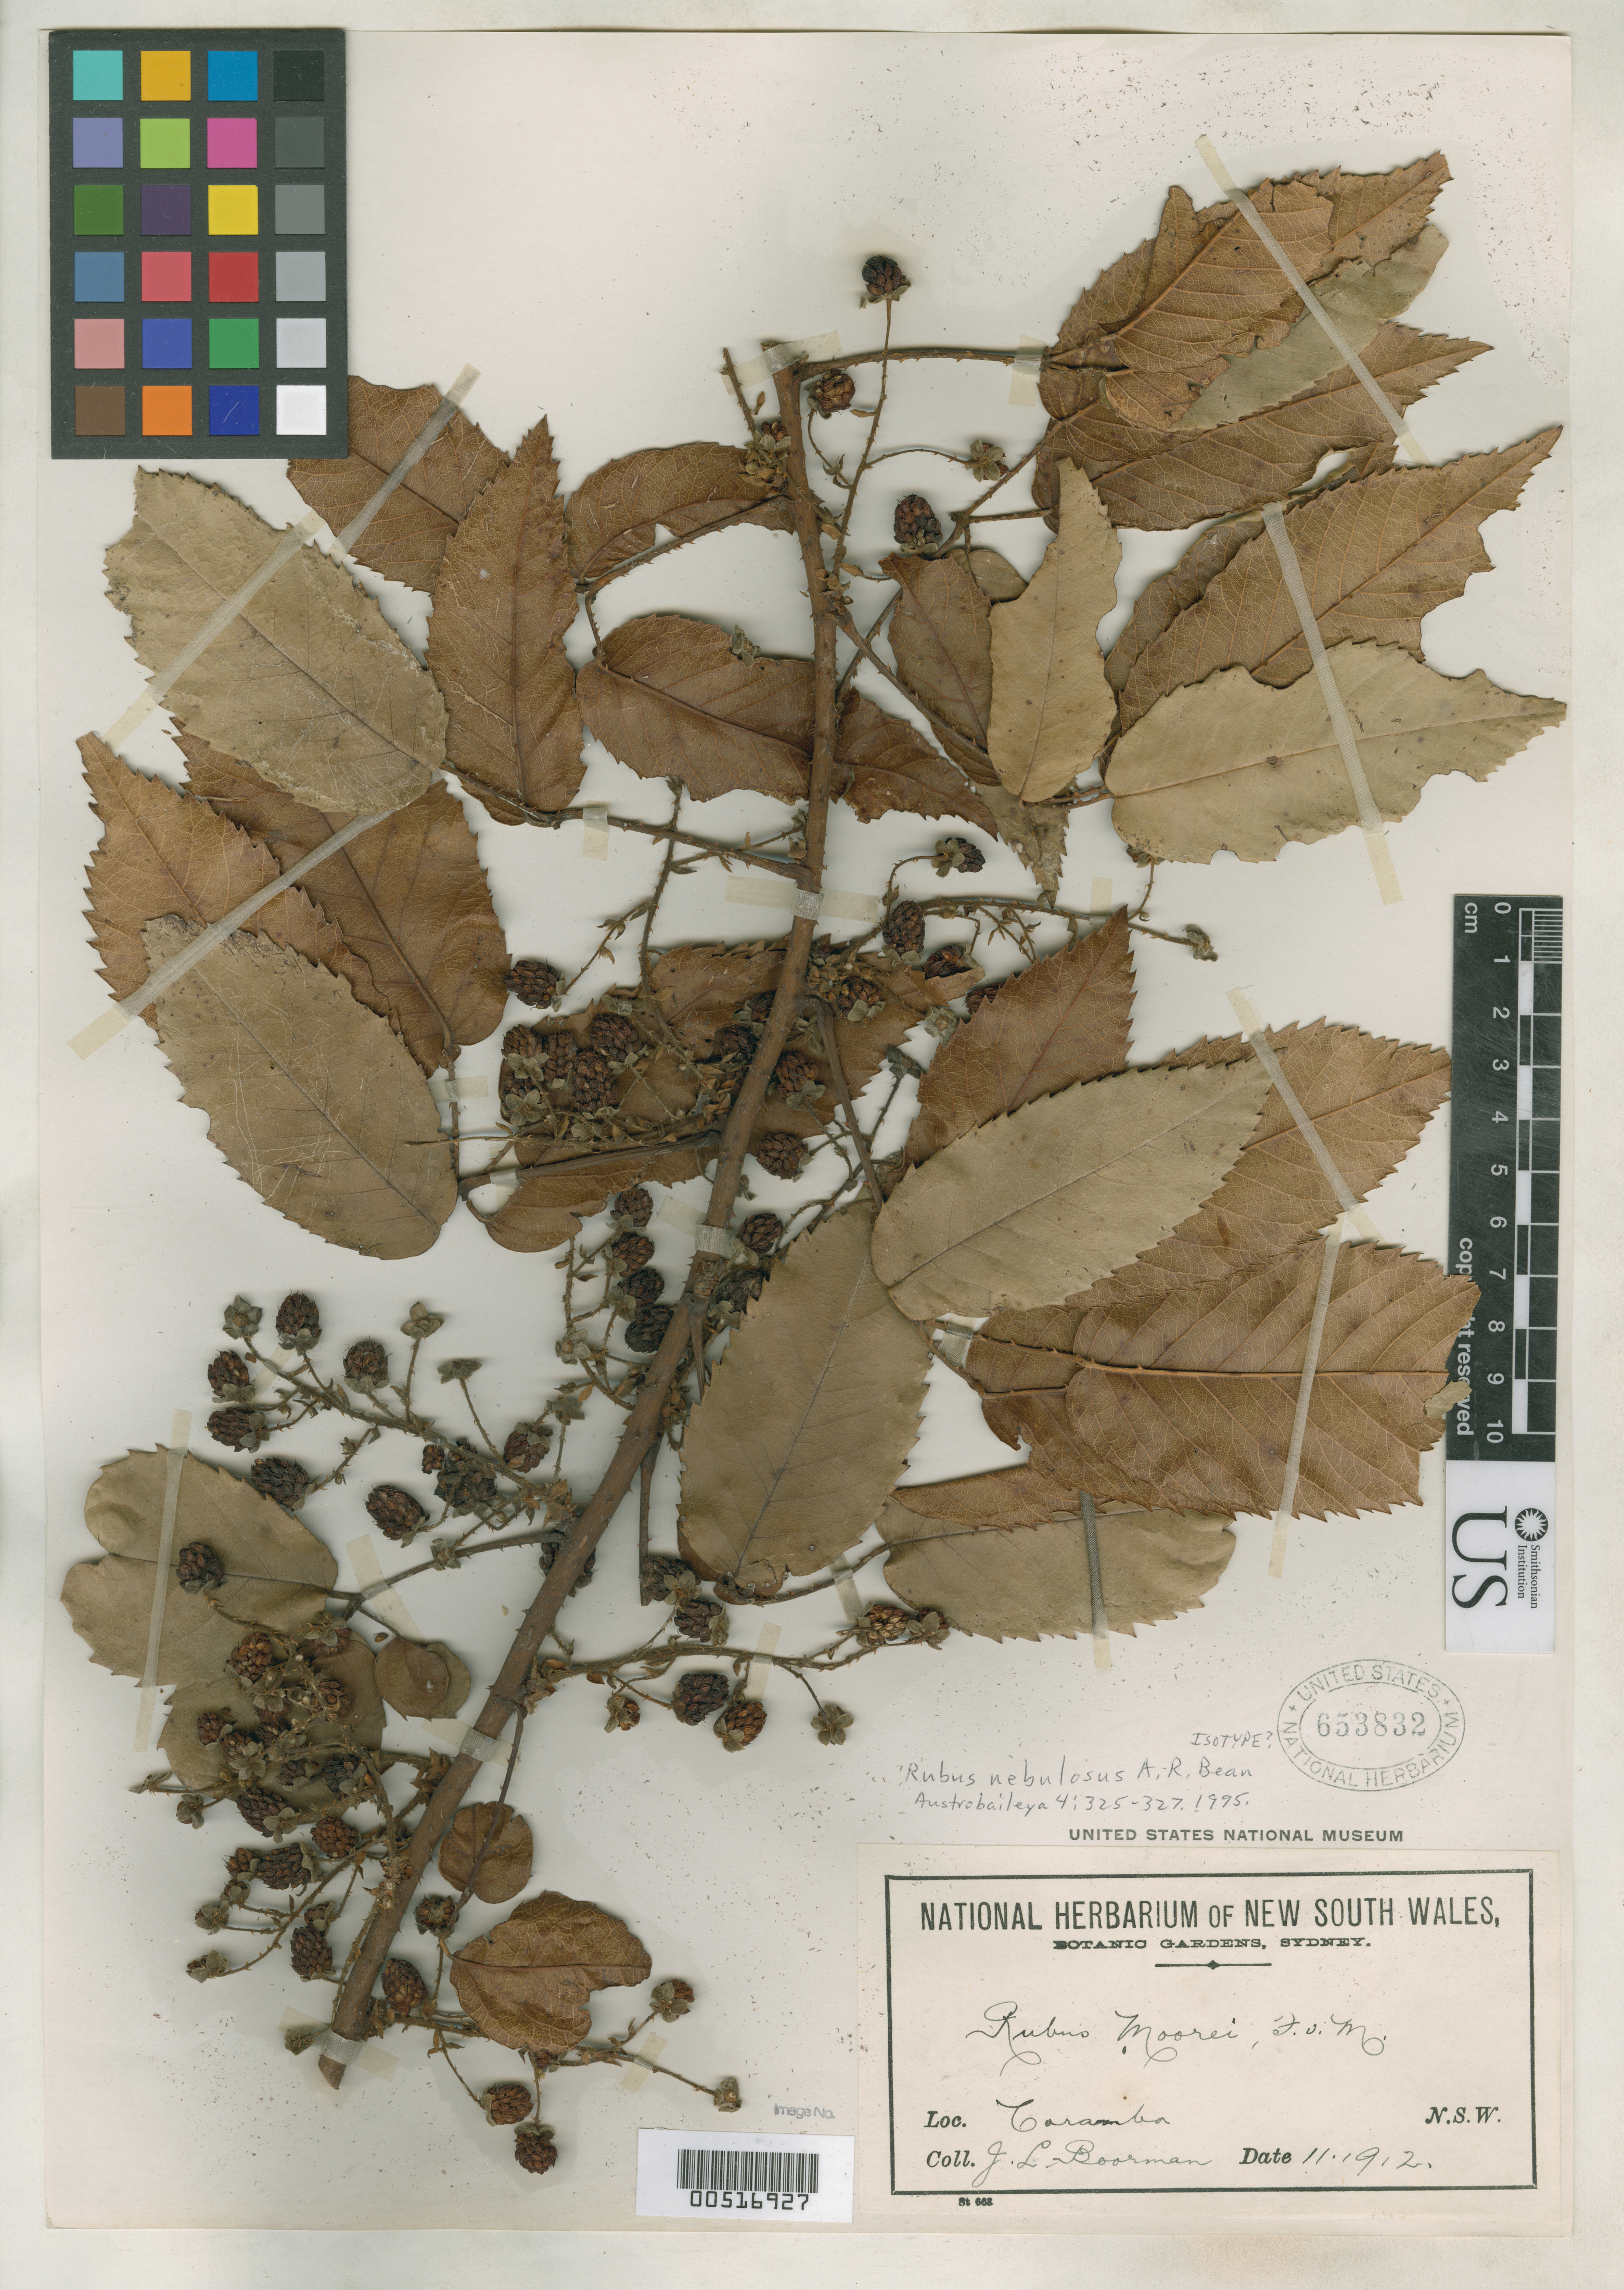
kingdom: Plantae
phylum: Tracheophyta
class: Magnoliopsida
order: Rosales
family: Rosaceae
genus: Rubus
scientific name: Rubus nebulosus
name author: A.R. Bean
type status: Possible Isotype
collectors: J. Boorman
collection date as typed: Nov 1912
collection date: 1912-11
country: Australia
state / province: New South Wales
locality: Caramba.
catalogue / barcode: US 653832